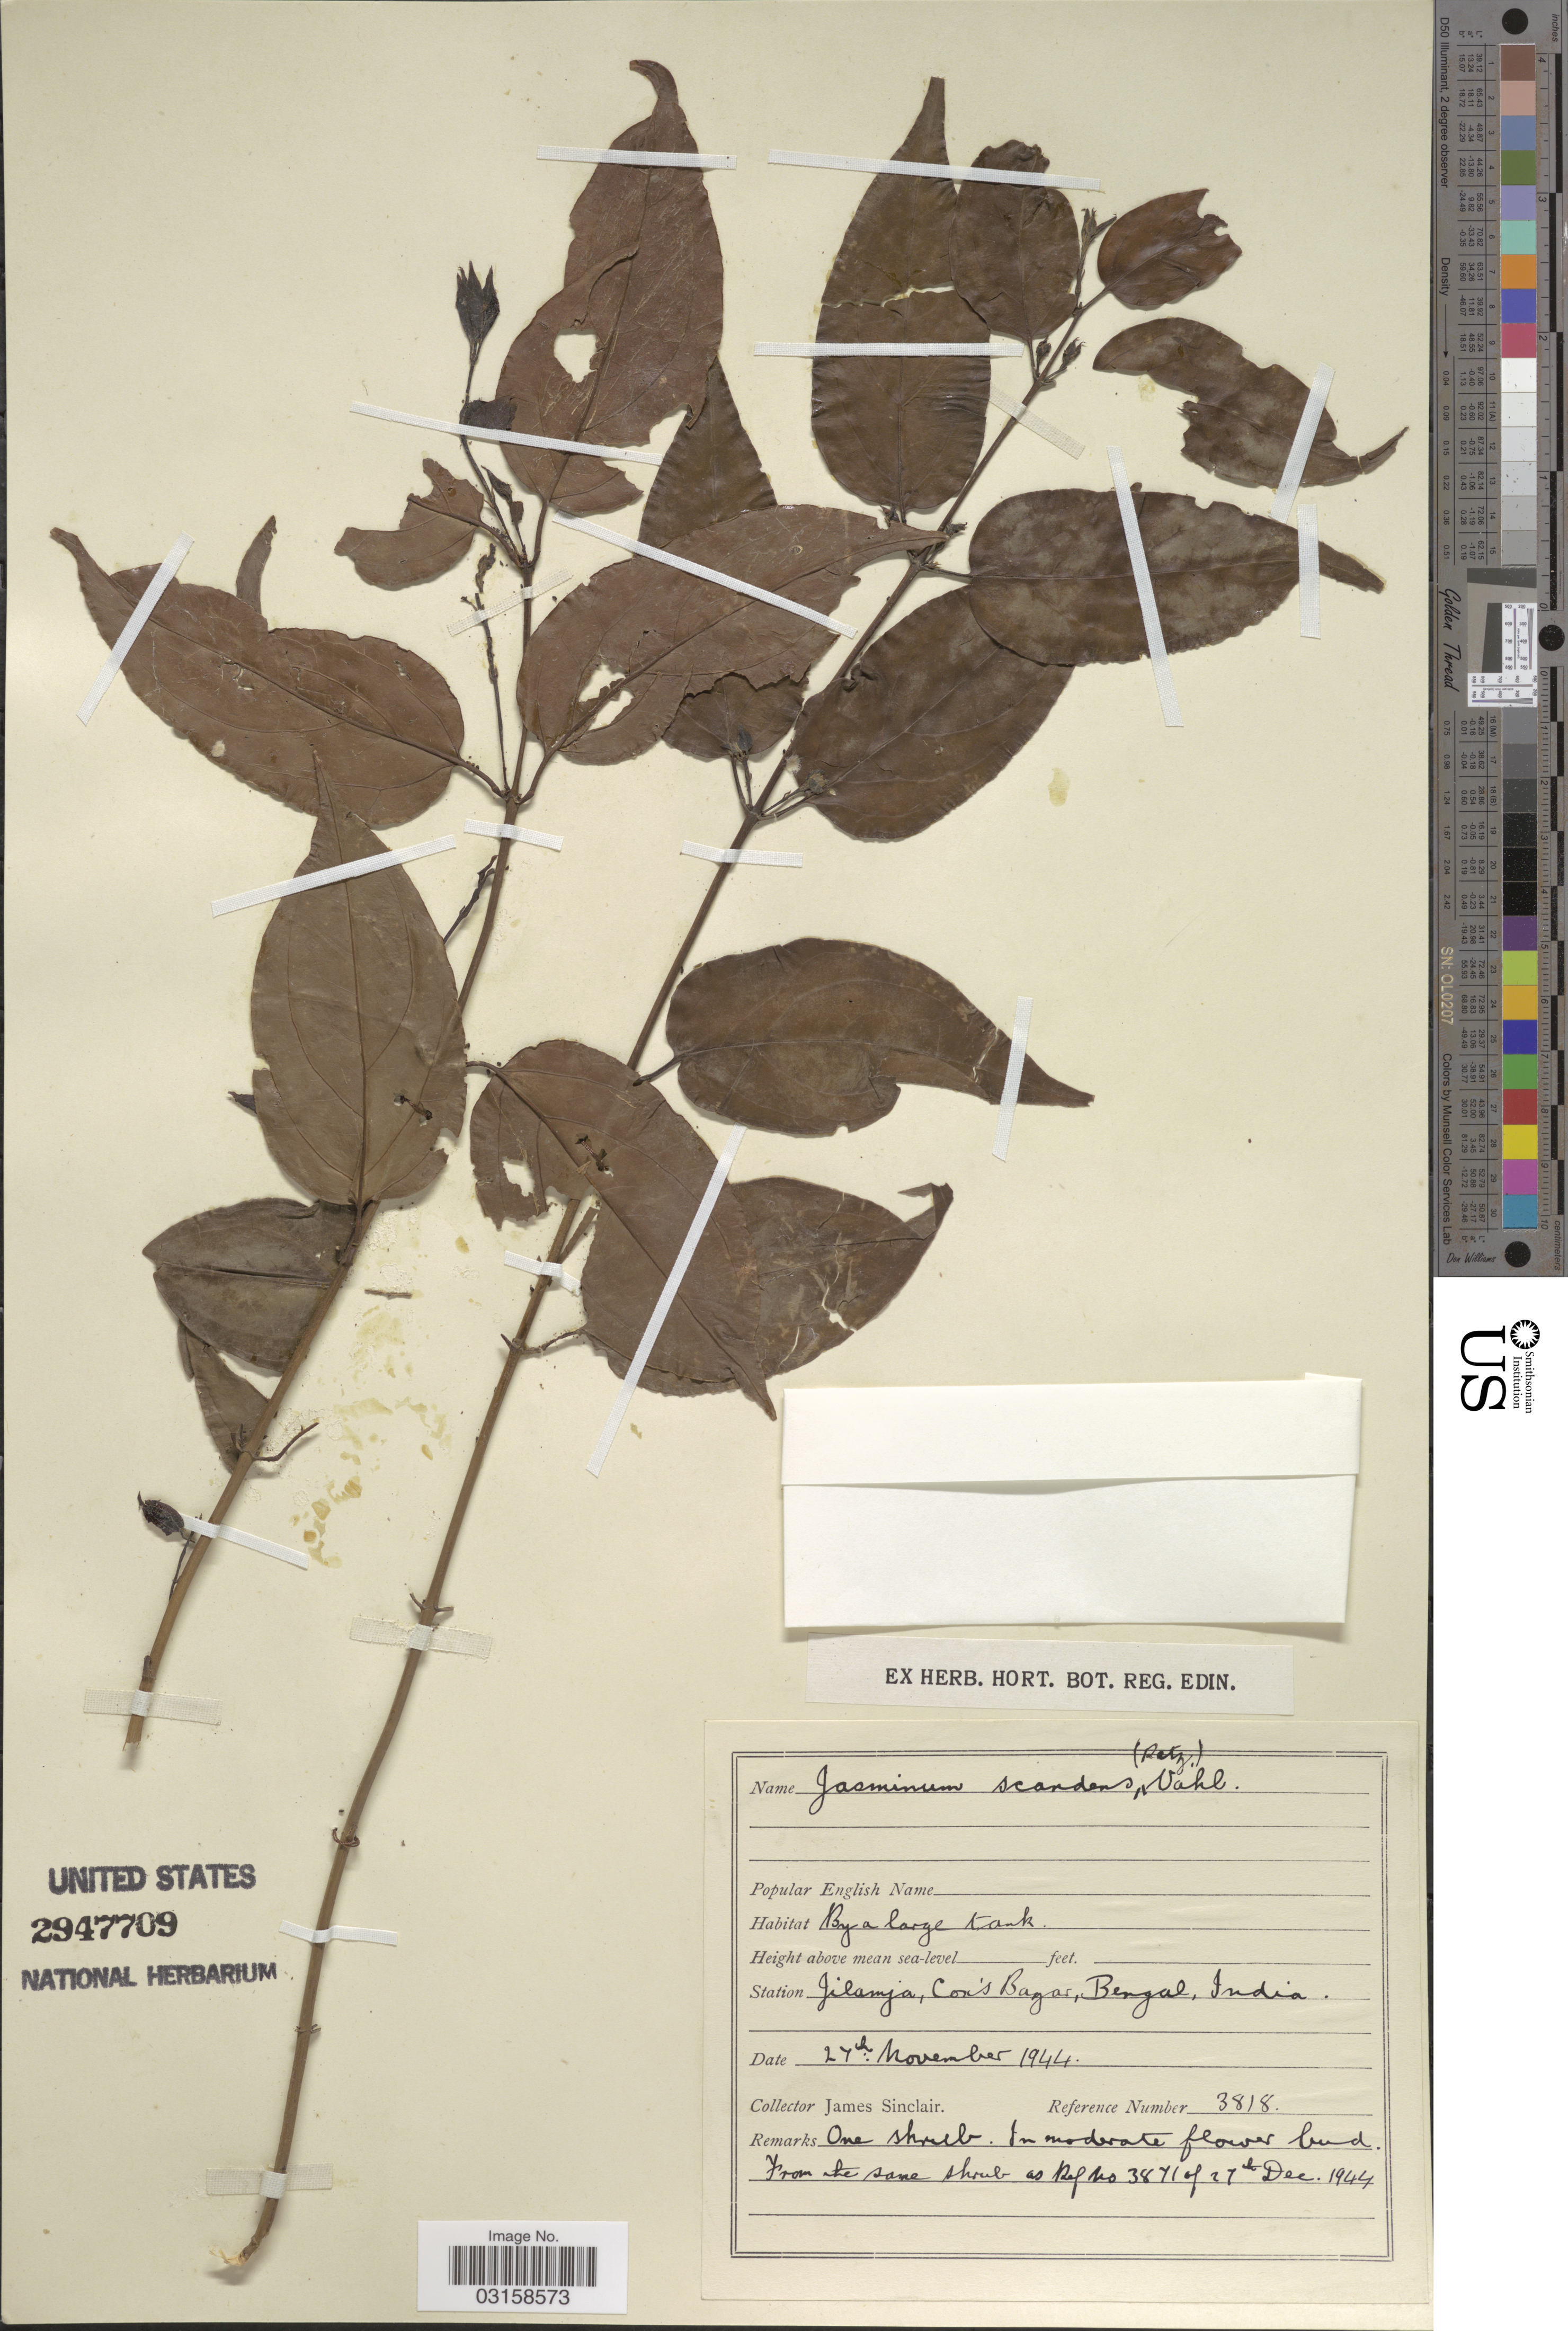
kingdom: Plantae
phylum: Tracheophyta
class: Magnoliopsida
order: Lamiales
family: Oleaceae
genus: Jasminum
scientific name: Jasminum scandens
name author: Vahl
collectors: J. Sinclair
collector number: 3818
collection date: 1944-11-27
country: Bangladesh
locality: Station Jilamja, Cox's Bazar, Bengal.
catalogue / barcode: US 2947709